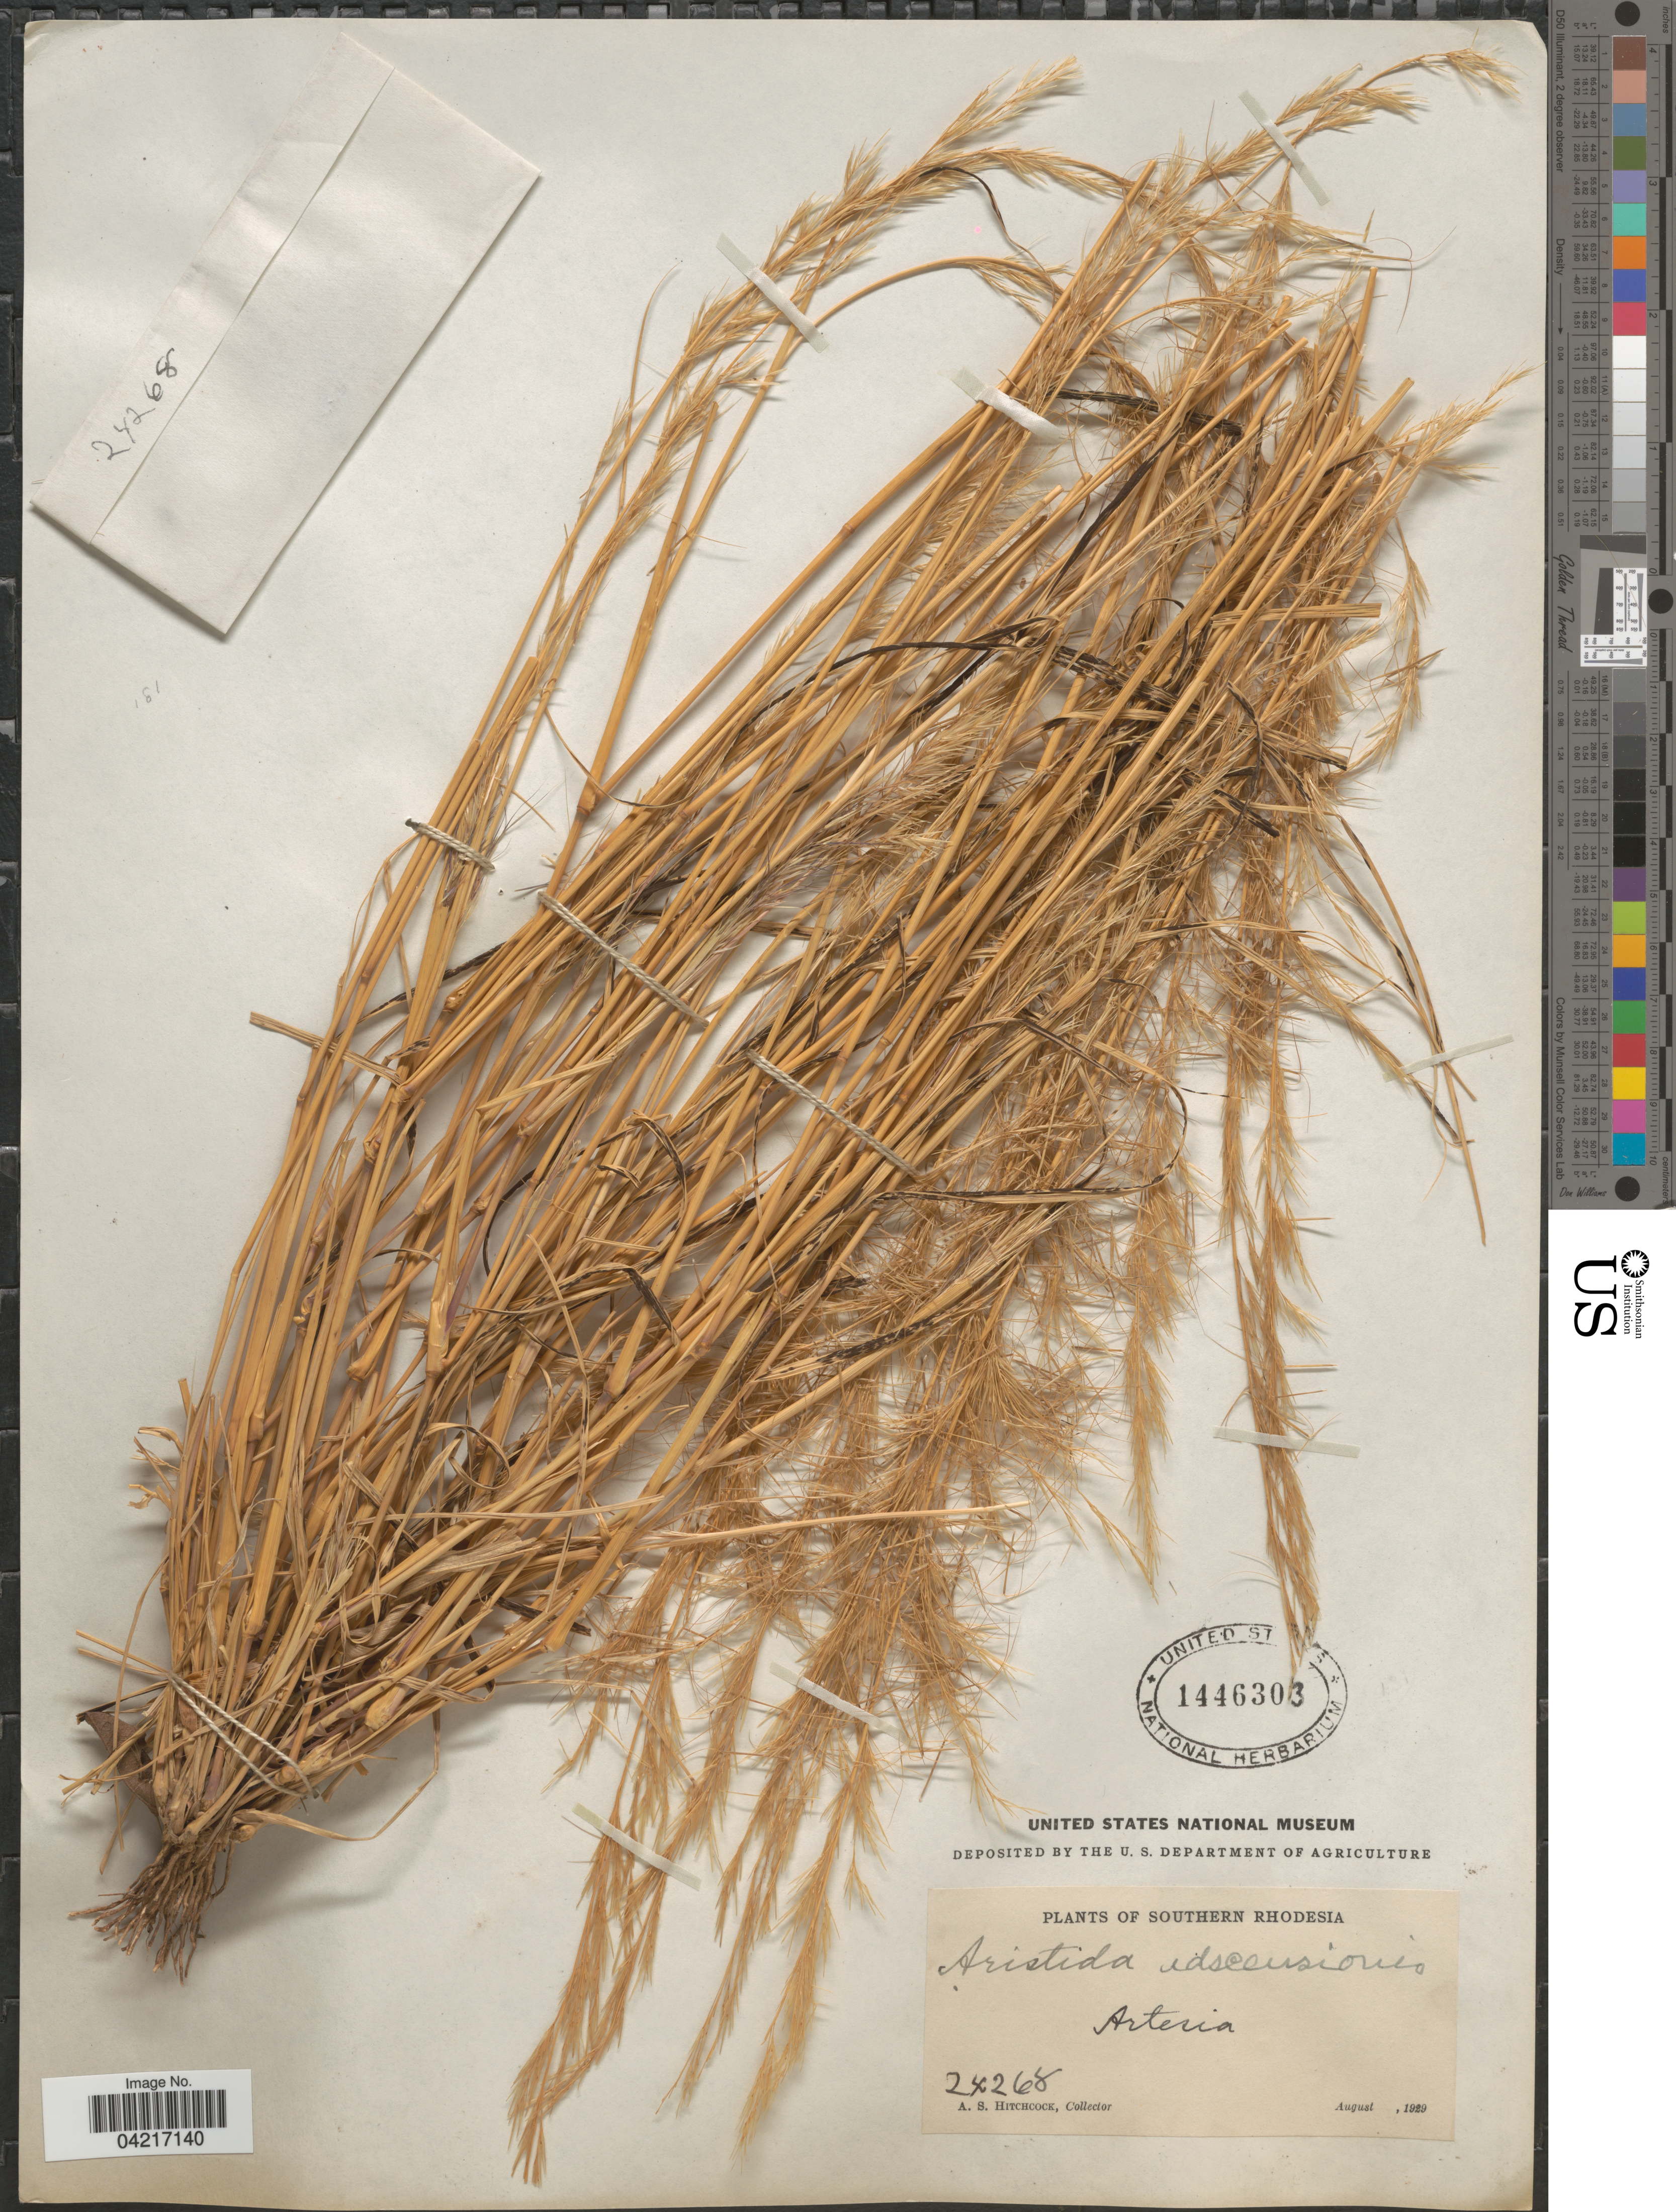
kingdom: Plantae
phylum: Tracheophyta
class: Liliopsida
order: Poales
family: Poaceae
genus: Aristida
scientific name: Aristida adscensionis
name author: L.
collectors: A. S. Hitchcock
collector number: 24268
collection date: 1929-08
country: Zimbabwe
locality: Southern Rhodesia. Artesia.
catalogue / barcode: US 1446303